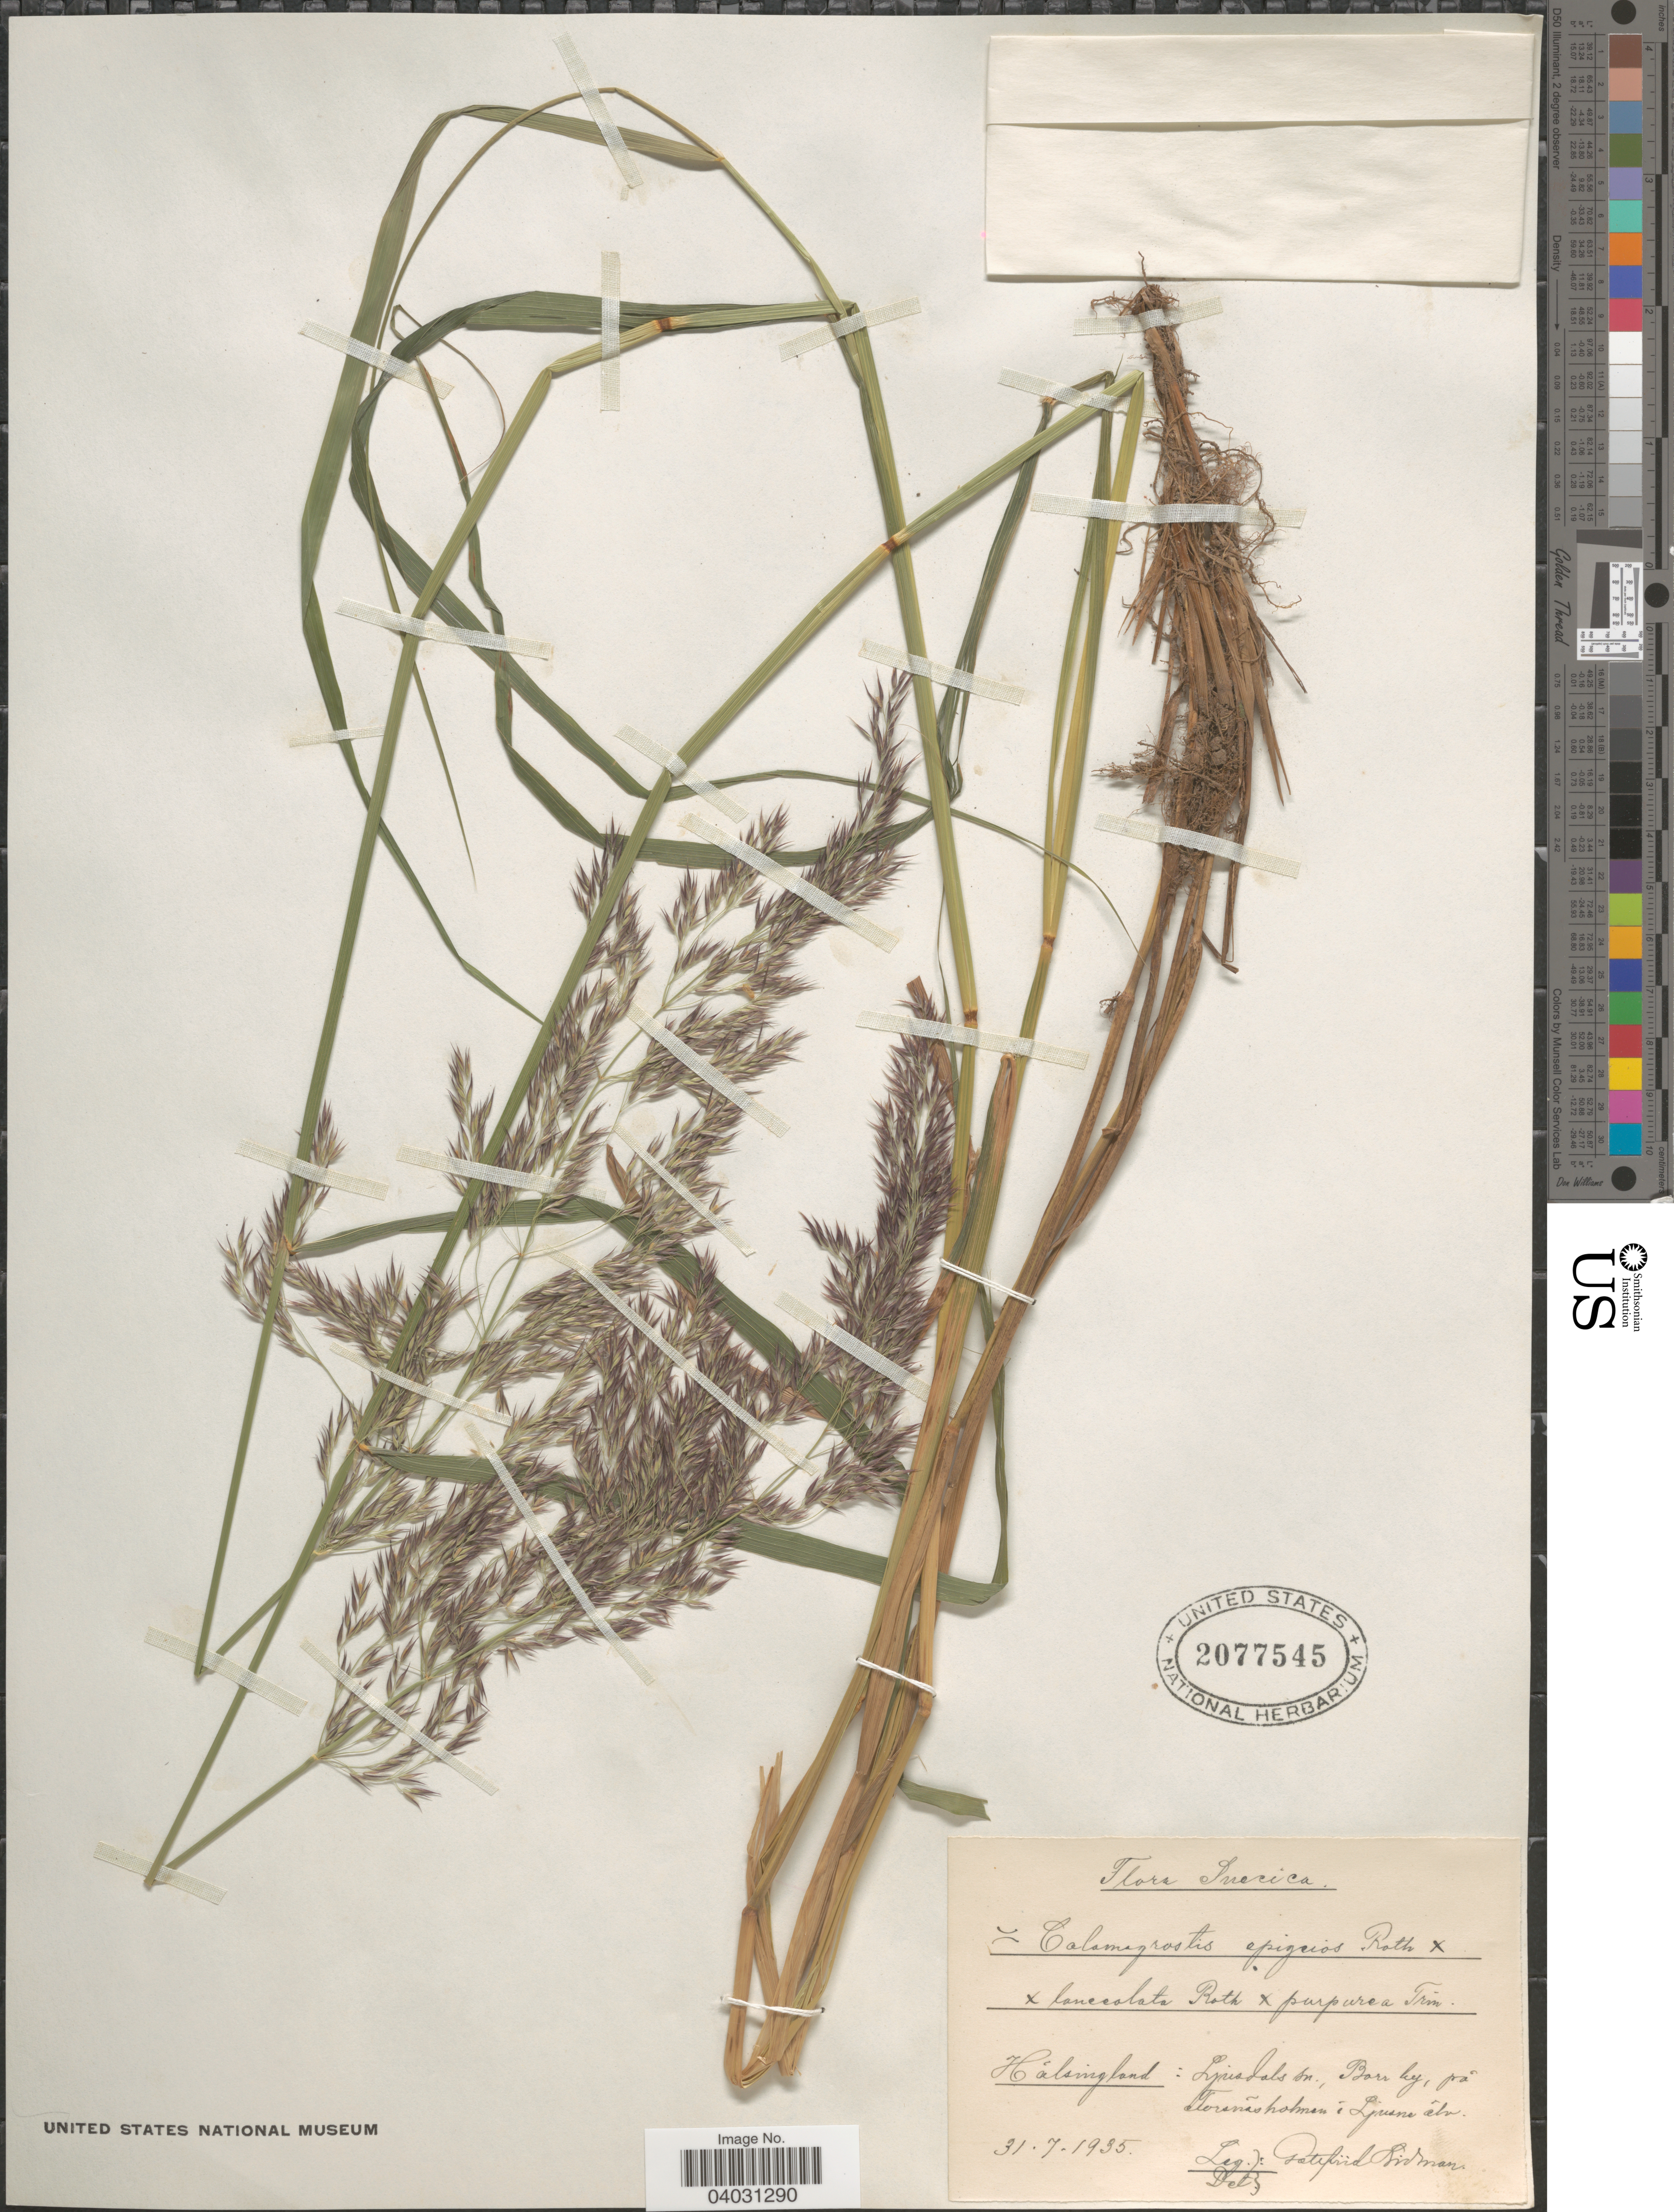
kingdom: Plantae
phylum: Tracheophyta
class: Liliopsida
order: Poales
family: Poaceae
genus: Calamagrostis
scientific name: Calamagrostis epigeios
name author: (L.) Roth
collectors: G. Kidman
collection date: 1935-07-31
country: Sweden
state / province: Gavleborg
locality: Suecica. Hälsingland : Lyrisdals sn., Borr ky, pâ Torsnãs holmen i Ljusne âlv.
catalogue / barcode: US 2077545